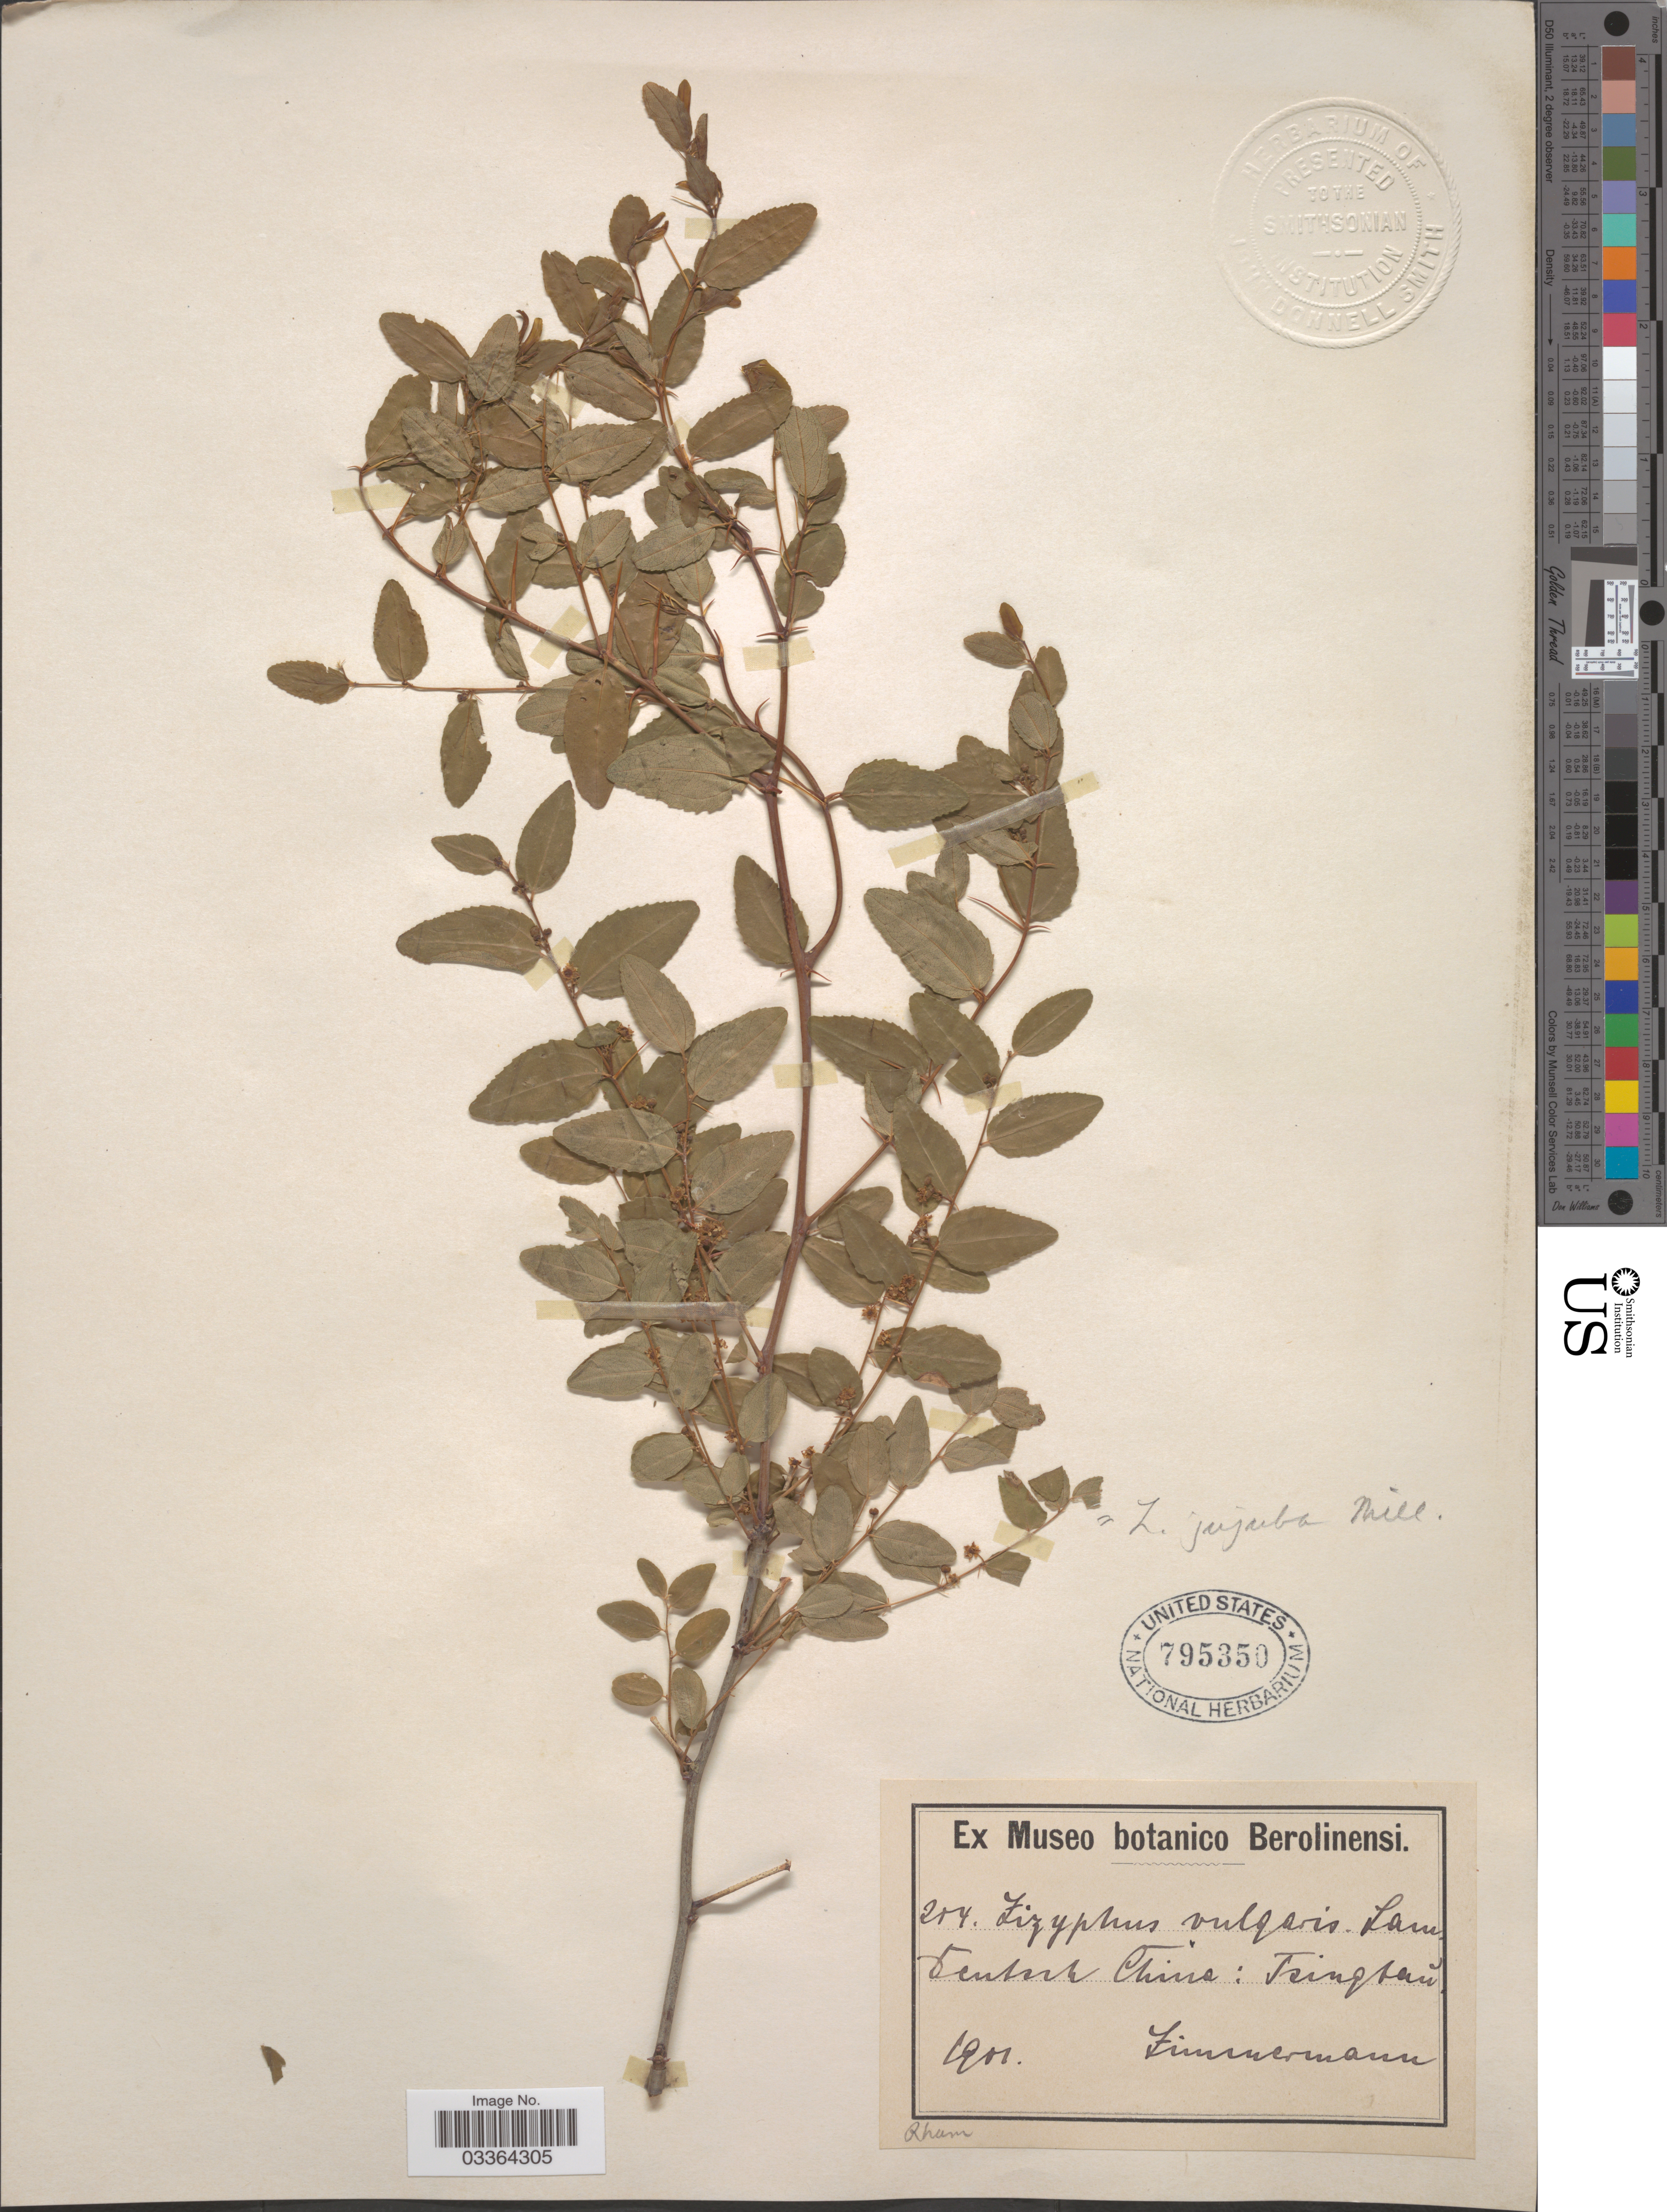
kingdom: Plantae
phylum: Tracheophyta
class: Magnoliopsida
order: Rosales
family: Rhamnaceae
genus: Ziziphus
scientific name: Ziziphus jujuba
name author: Mill.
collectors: -. Zimmermann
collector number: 204*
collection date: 1901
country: China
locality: Deutsch China: Tsingtau.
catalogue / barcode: US 795350